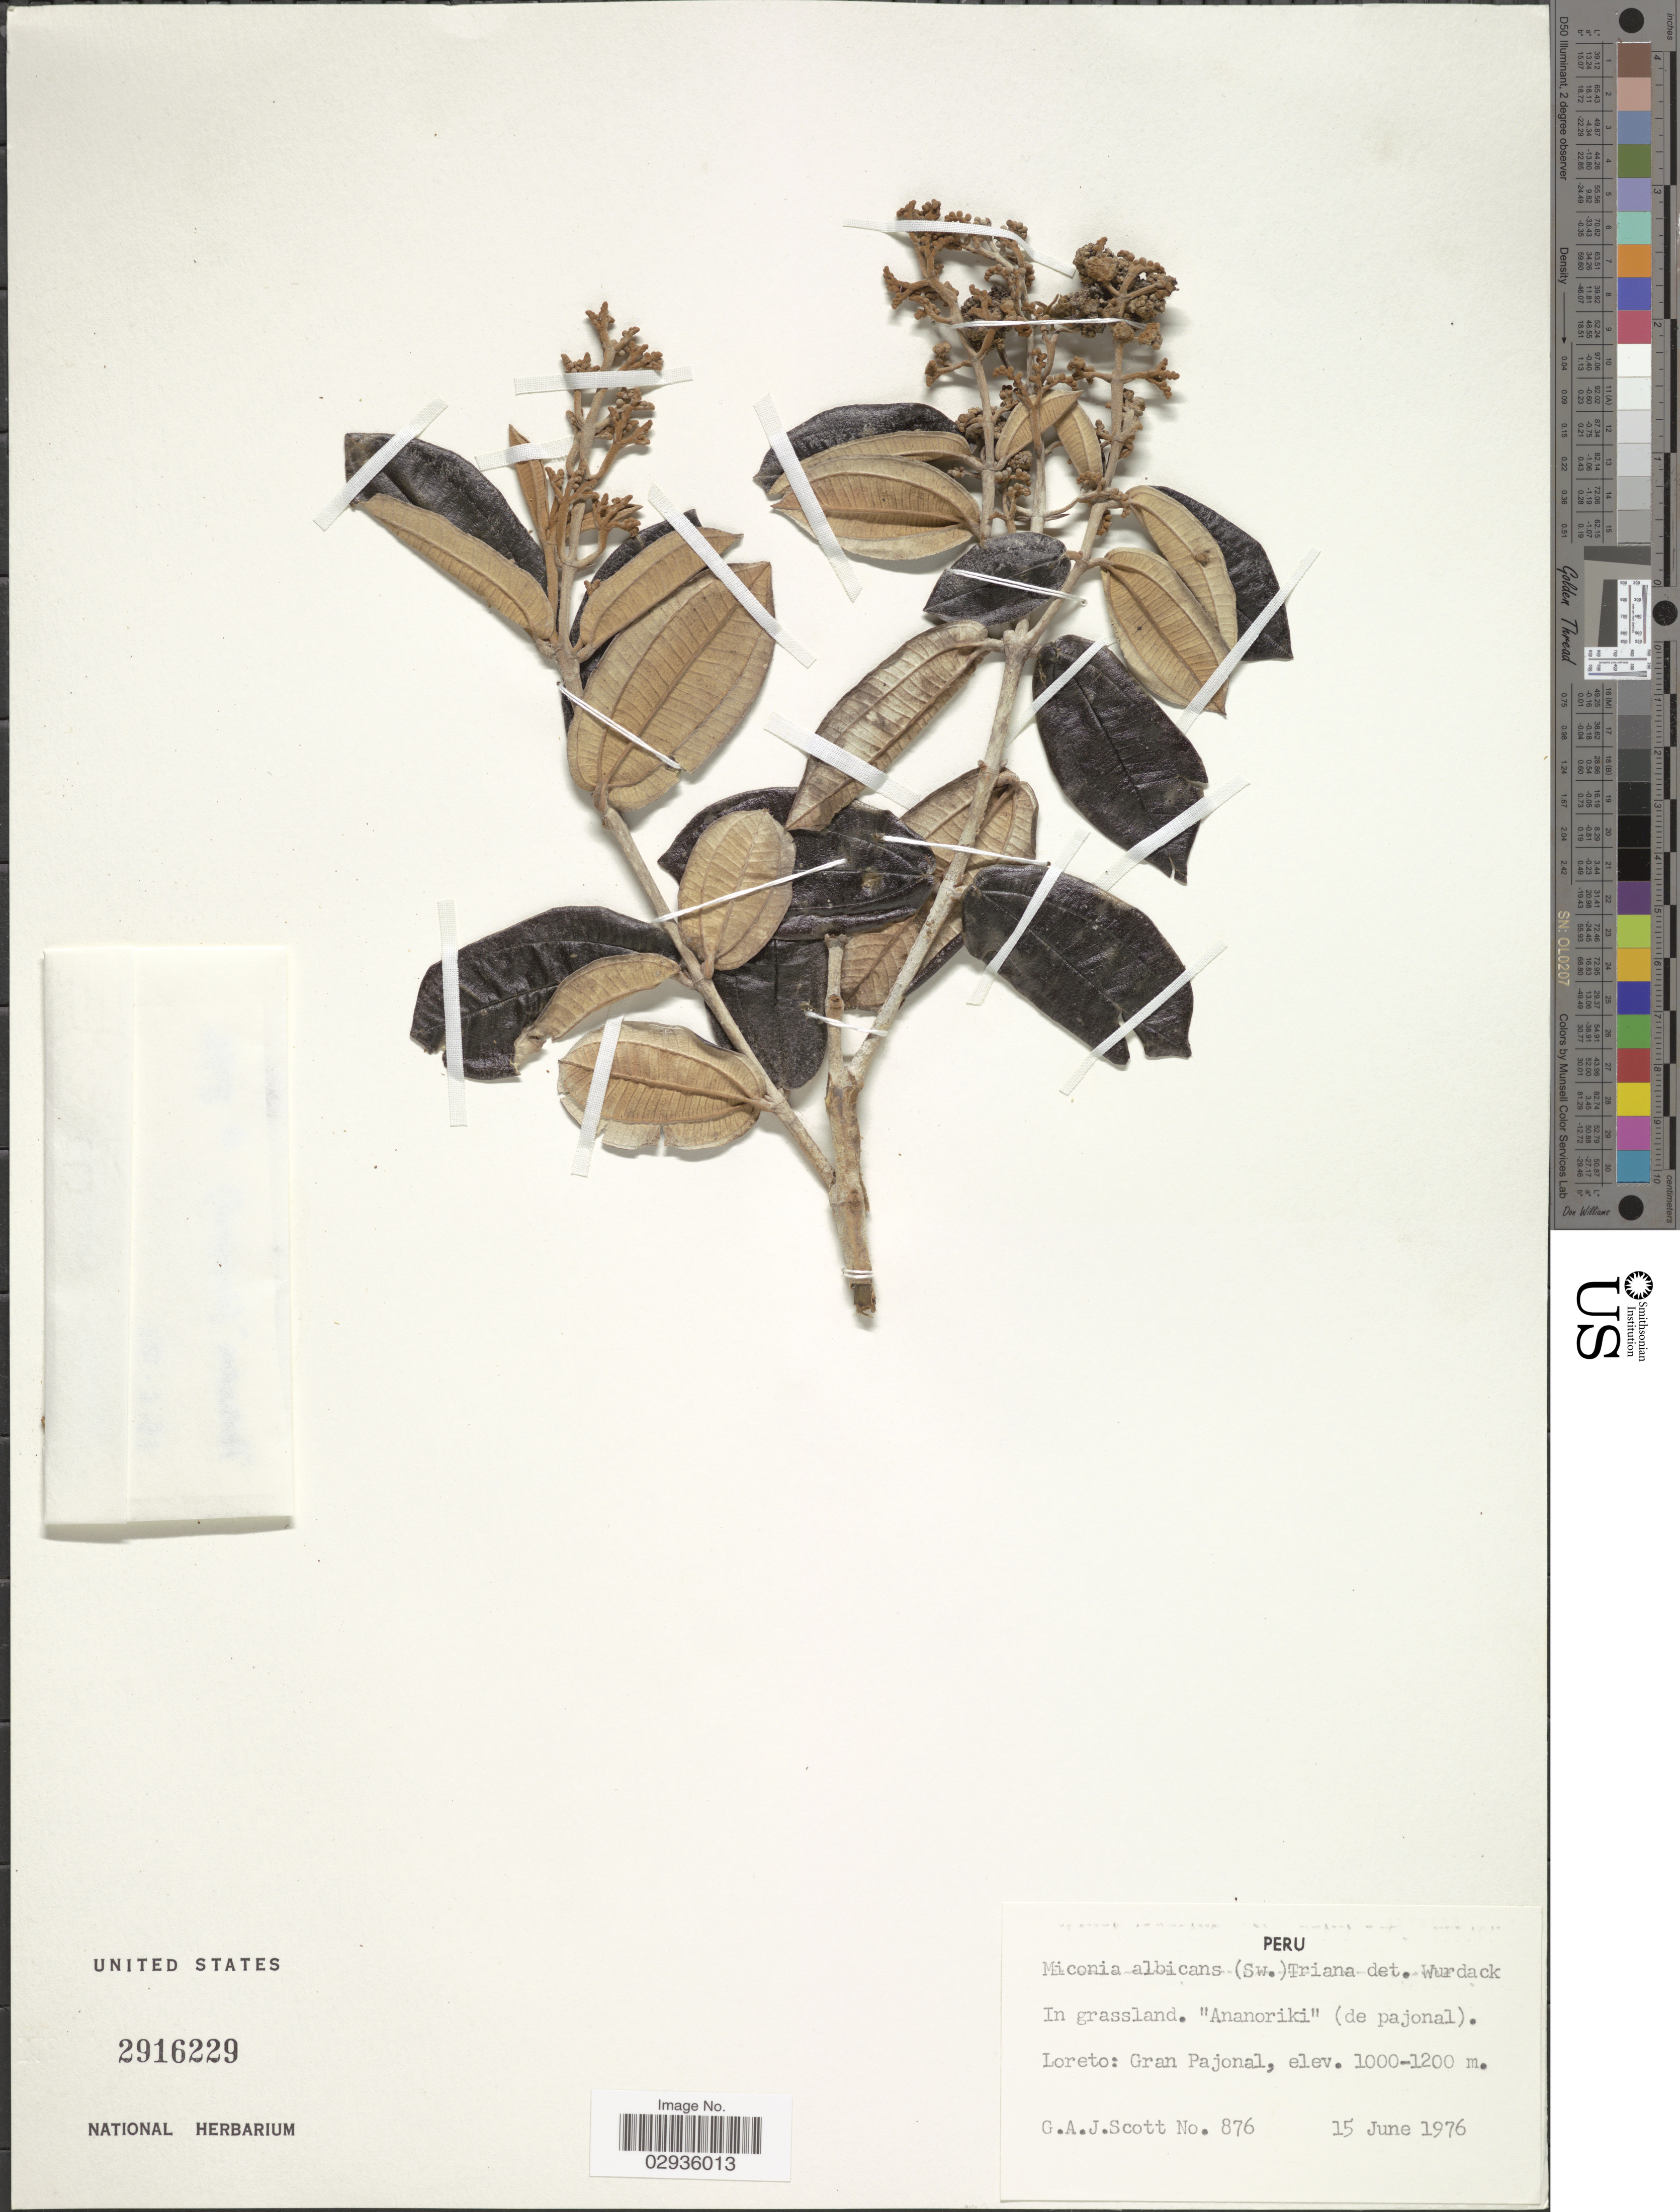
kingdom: Plantae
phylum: Tracheophyta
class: Magnoliopsida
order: Myrtales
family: Melastomataceae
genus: Miconia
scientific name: Miconia albicans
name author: (Sw.) Steud.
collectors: G. Scott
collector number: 876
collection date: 1976-06-15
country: Peru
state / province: Loreto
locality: Gran Pajonal.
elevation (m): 1000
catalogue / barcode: US 2916229